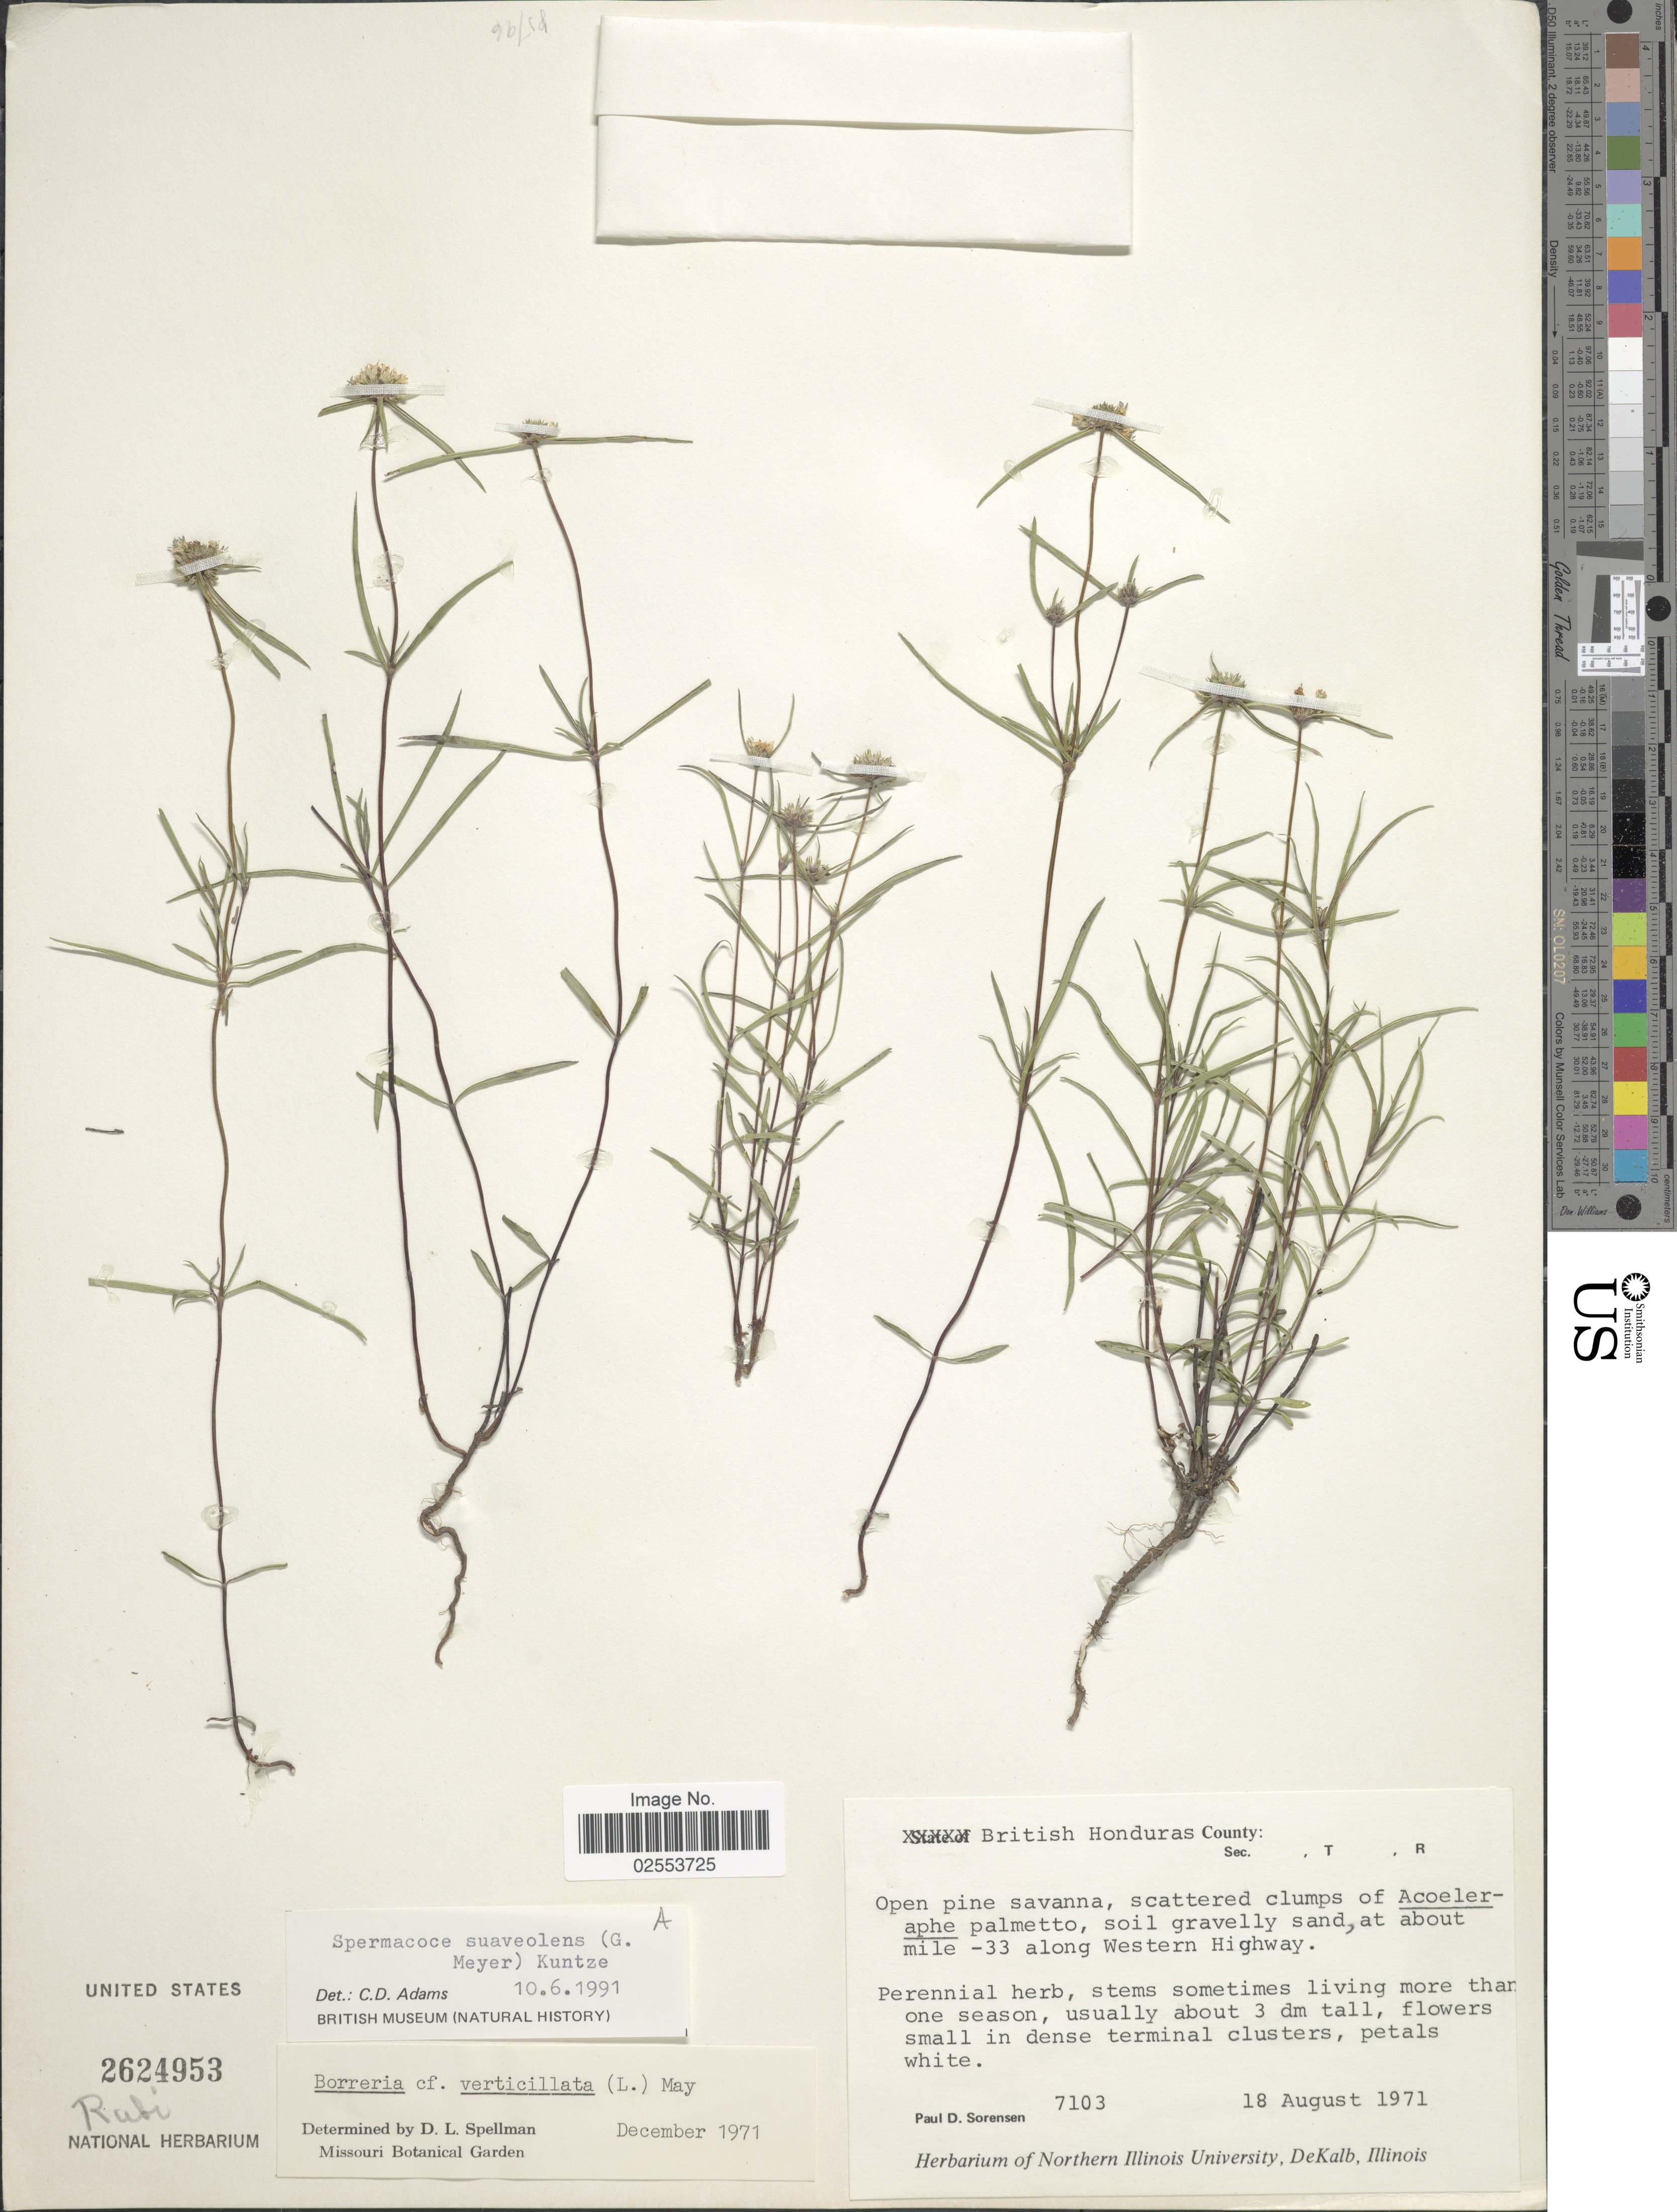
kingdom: Plantae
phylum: Tracheophyta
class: Magnoliopsida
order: Gentianales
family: Rubiaceae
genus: Spermacoce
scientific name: Spermacoce suaveolens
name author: (G. Mey.) Kuntze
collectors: P. Sorensen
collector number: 7103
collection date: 1971-08-18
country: Belize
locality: British Honduras, at about mile-33 along Western Highway.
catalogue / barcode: US 2624953